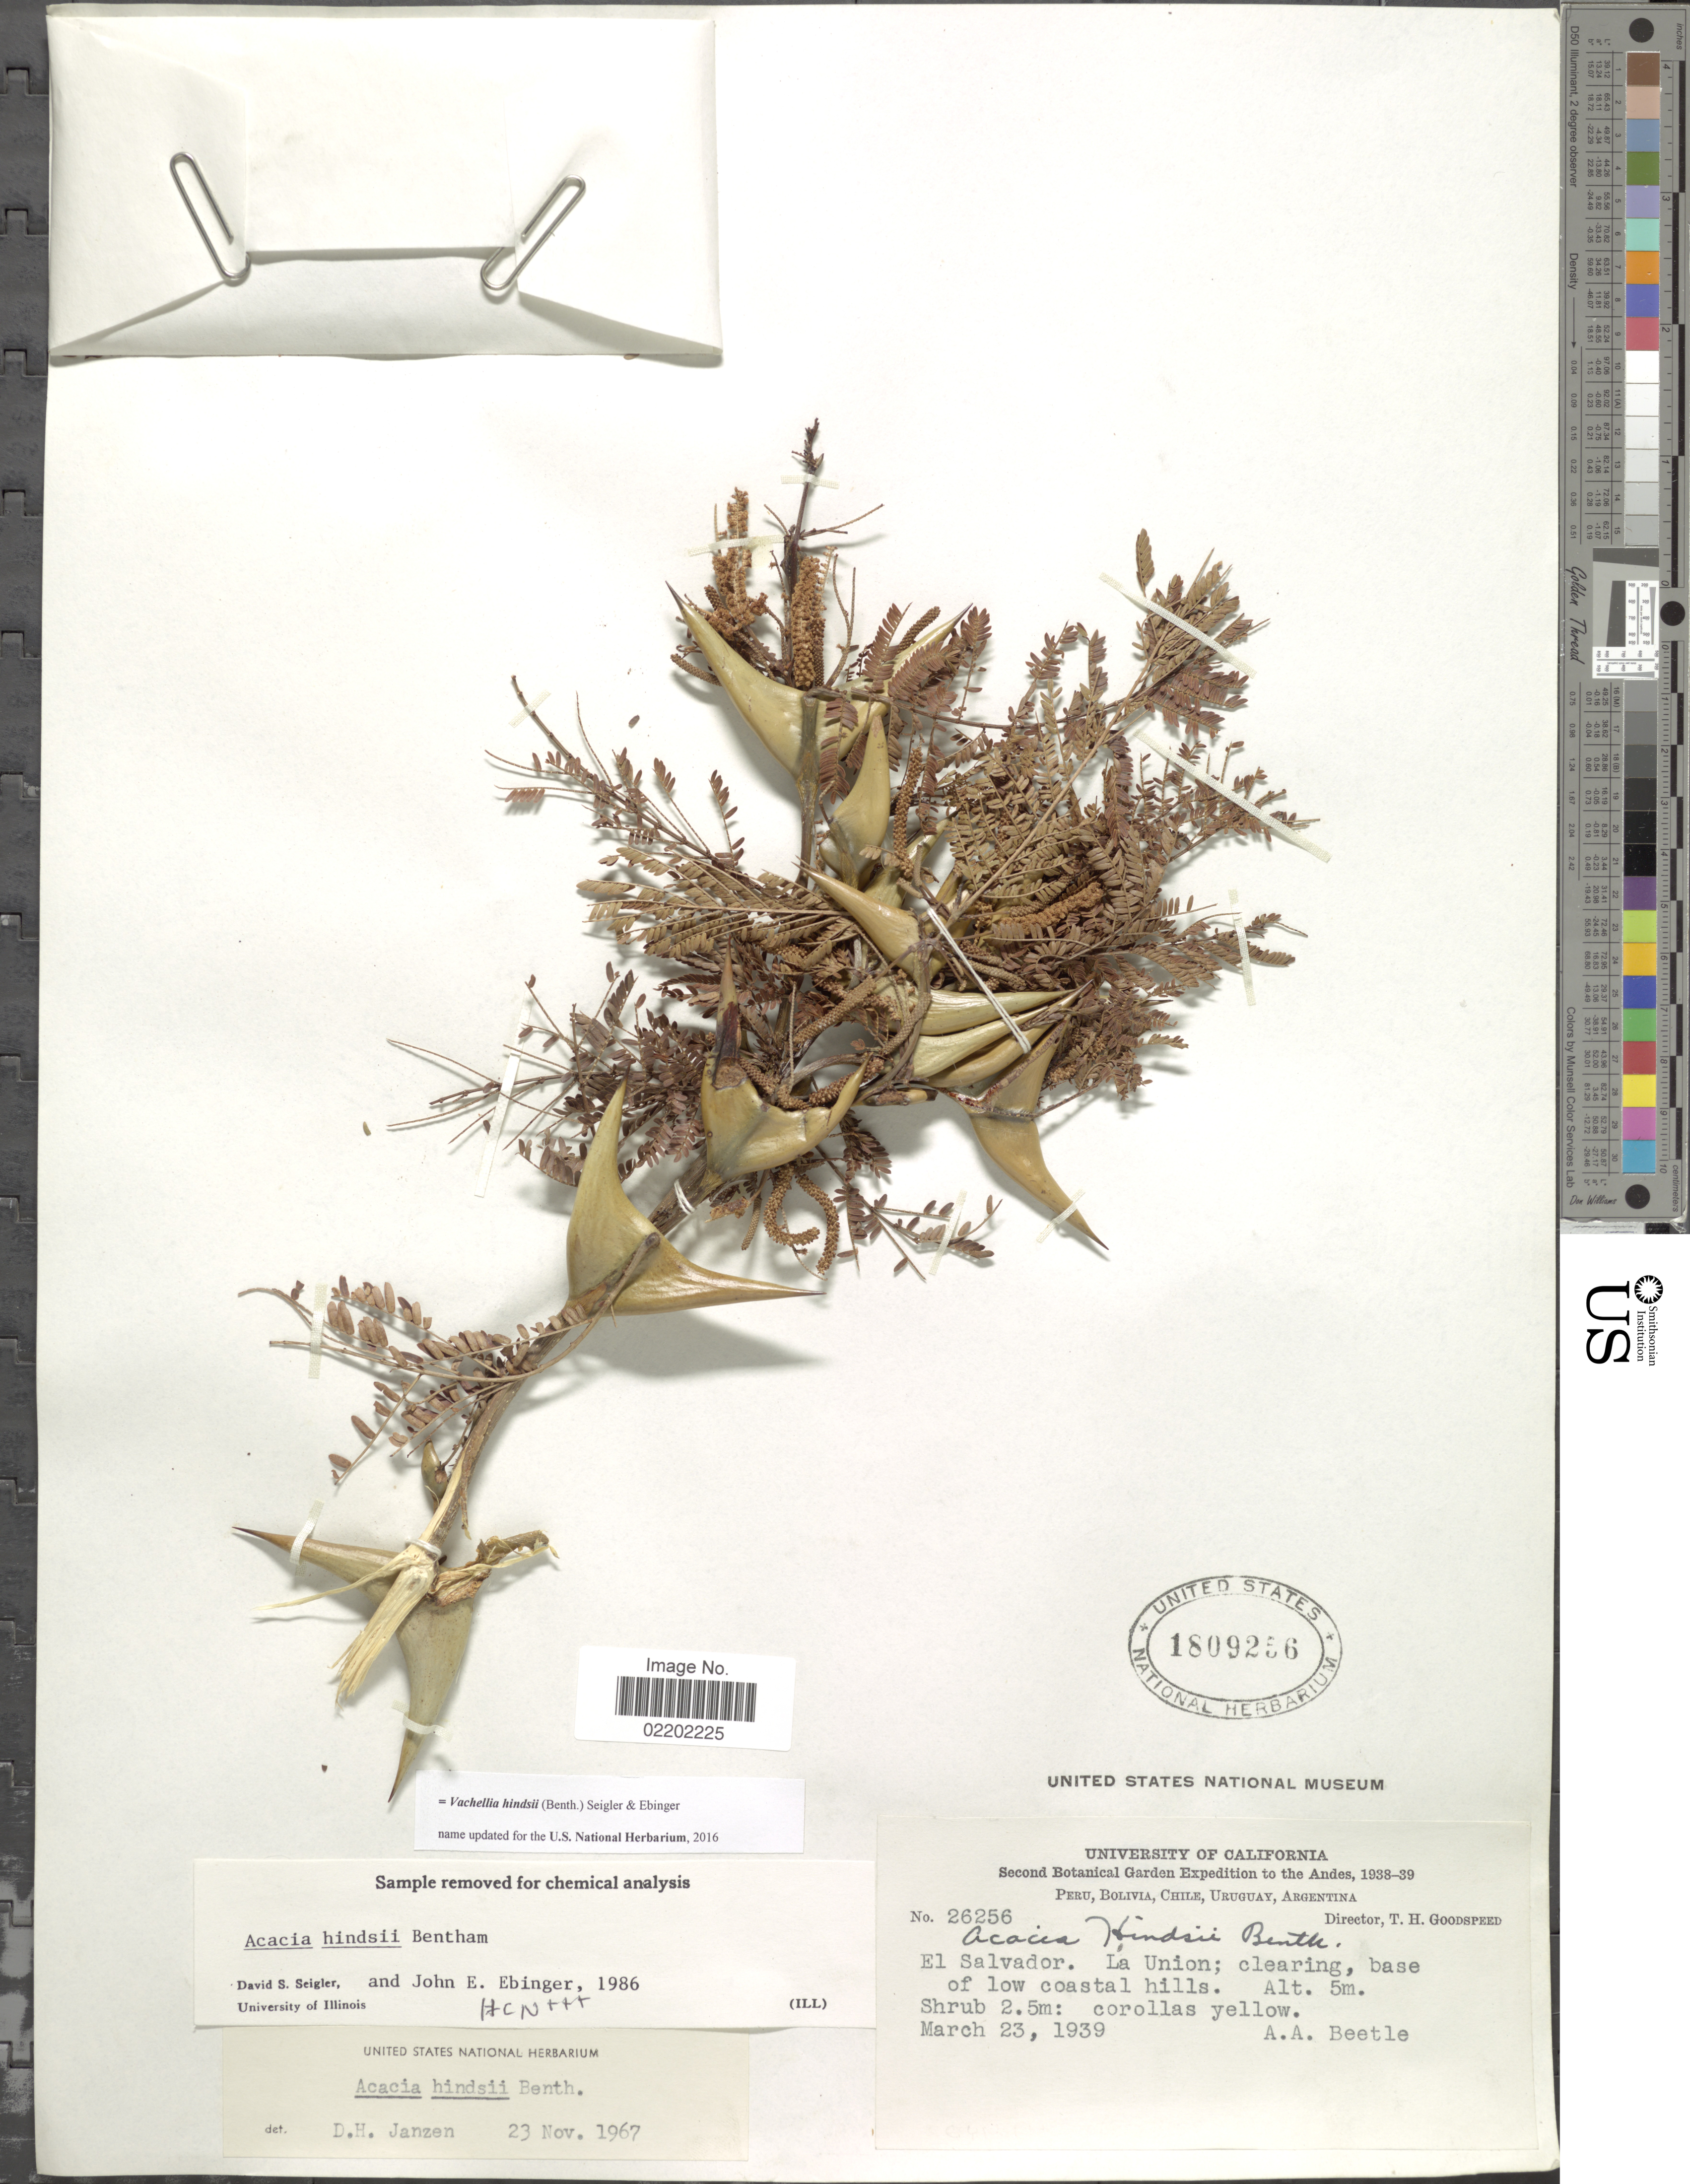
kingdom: Plantae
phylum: Tracheophyta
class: Magnoliopsida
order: Fabales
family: Fabaceae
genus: Vachellia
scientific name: Vachellia hindsii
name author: (Benth.) Seigler & Ebinger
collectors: A. A. Beetle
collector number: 26256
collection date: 1939-03-23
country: El Salvador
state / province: La Union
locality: Clearing, base of low coastal hills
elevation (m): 5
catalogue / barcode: US 1809256